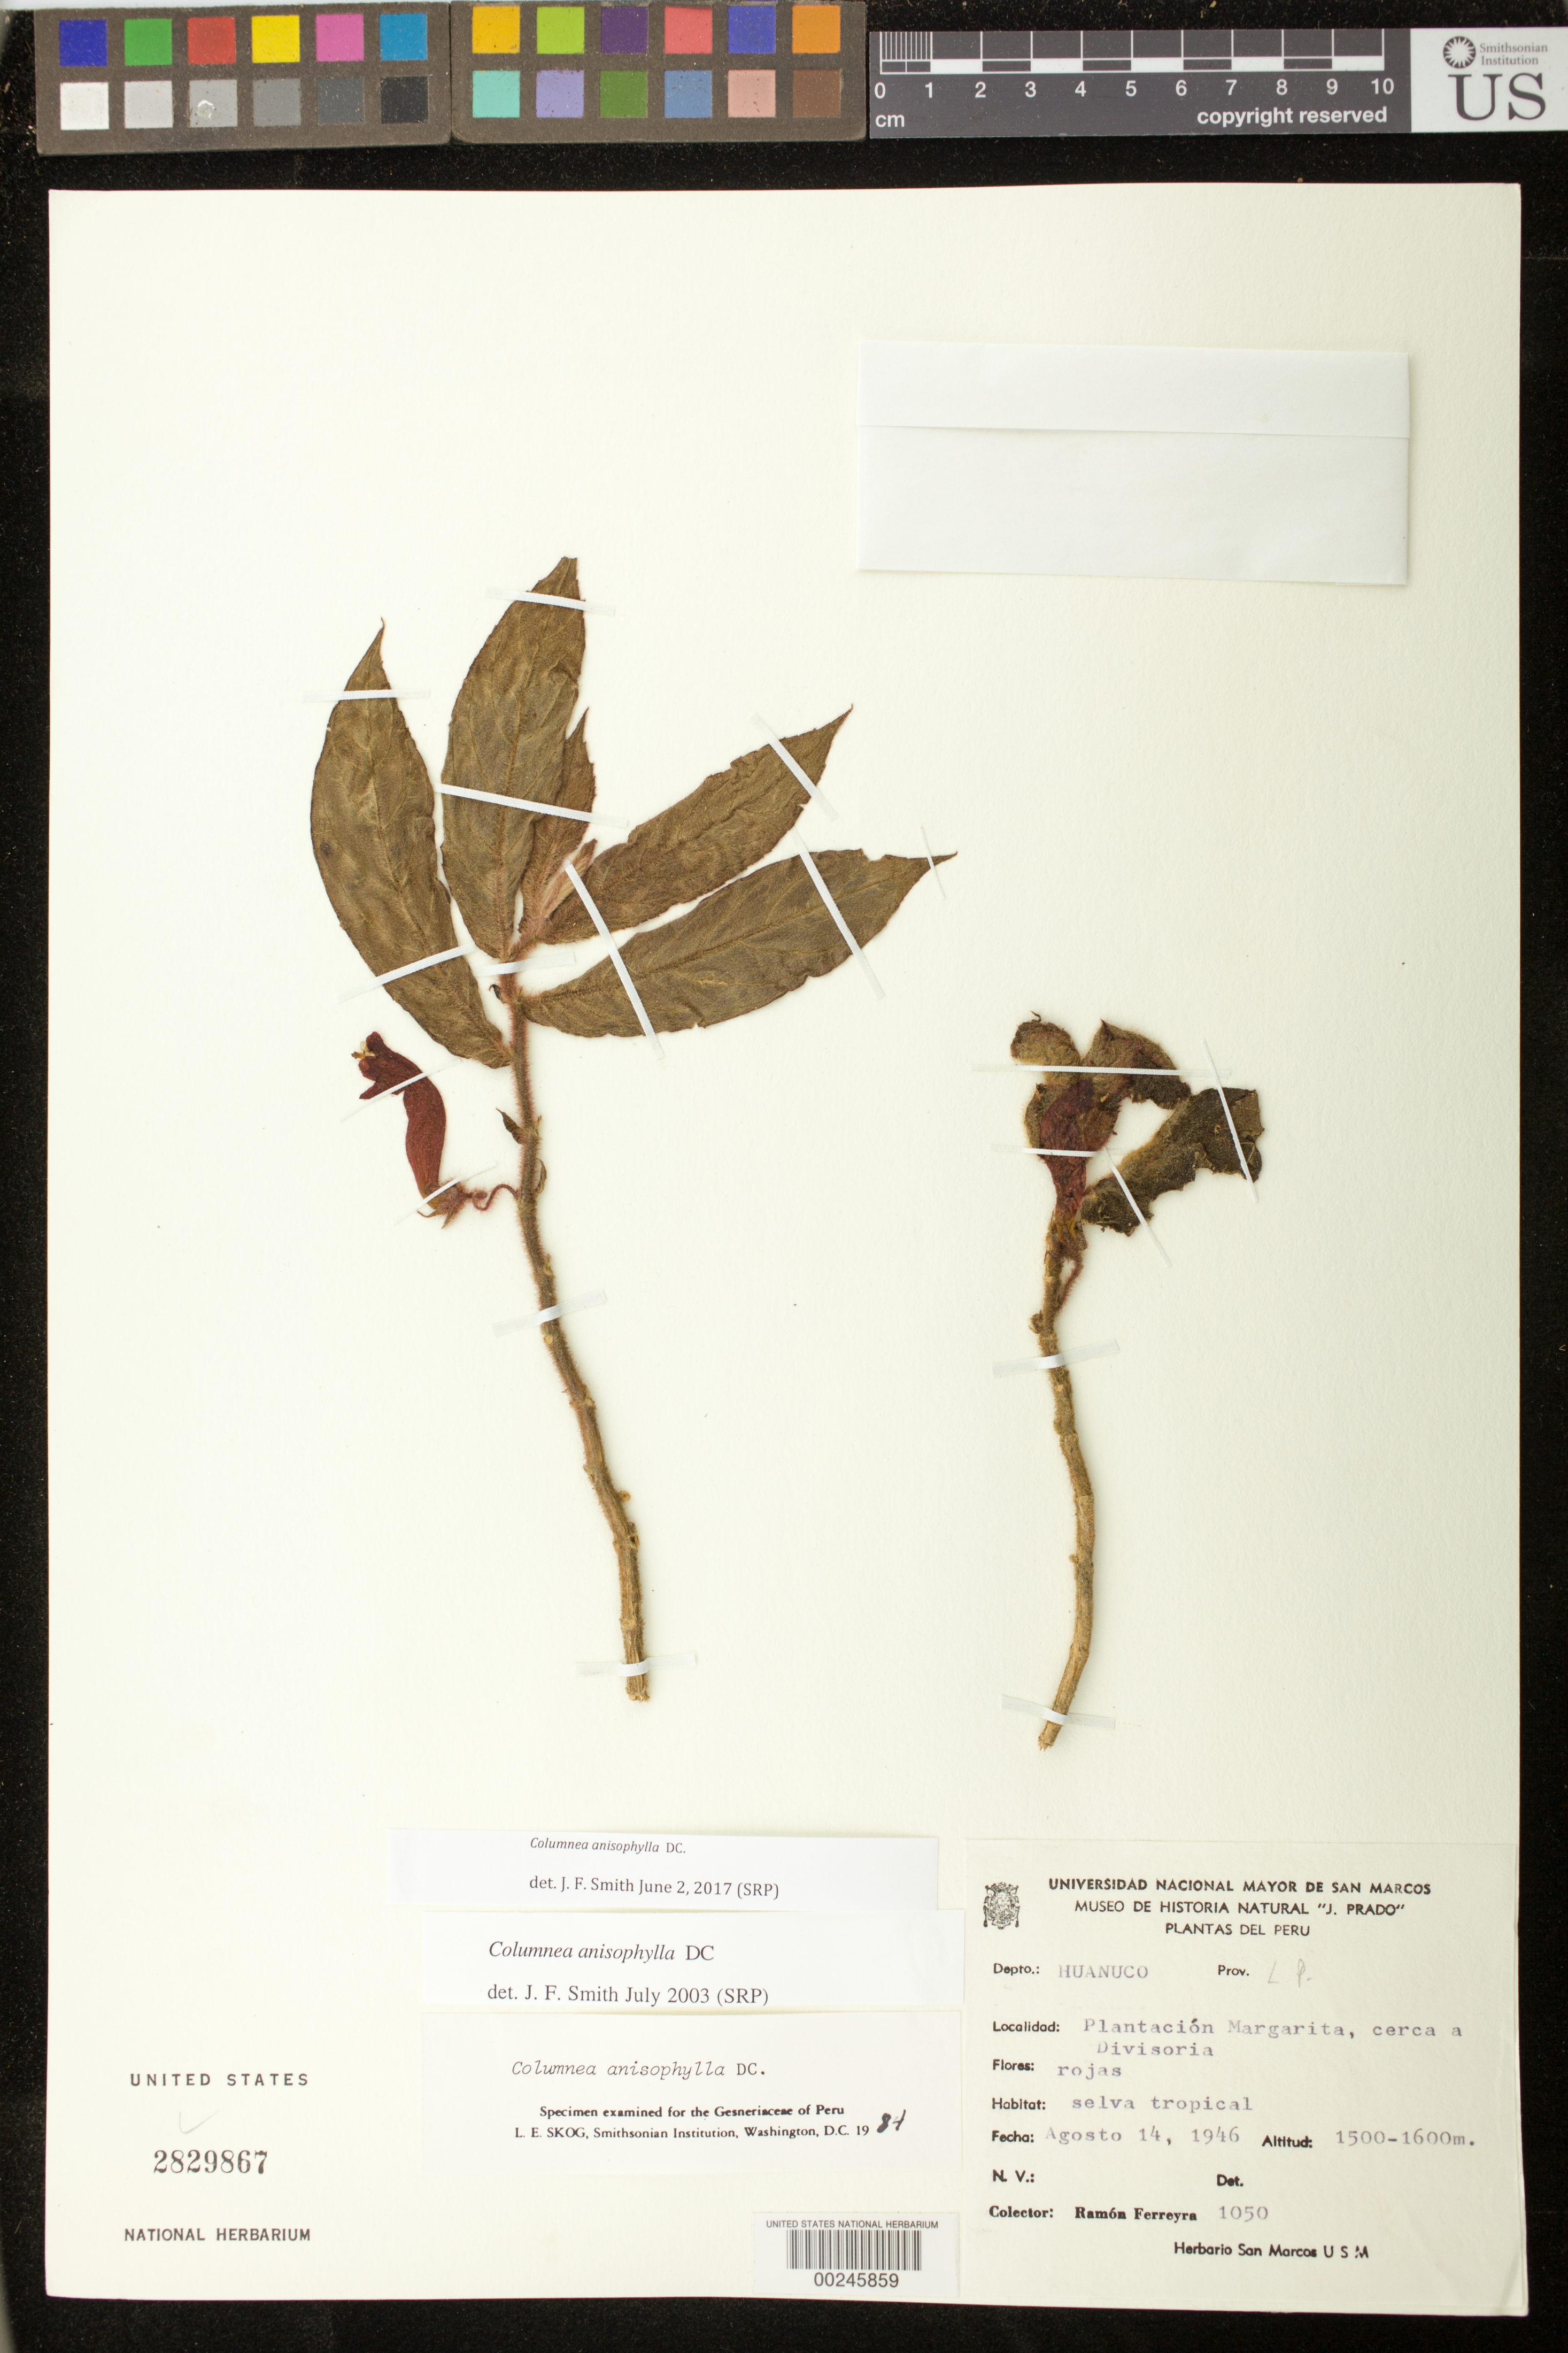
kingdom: Plantae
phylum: Tracheophyta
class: Magnoliopsida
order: Lamiales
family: Gesneriaceae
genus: Columnea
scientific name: Columnea anisophylla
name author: DC.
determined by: Smith, J. F.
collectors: R. A. Ferreyra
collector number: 1050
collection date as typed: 14 Aug 1946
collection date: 1946-08-14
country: Peru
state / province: Huánuco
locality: Prov. Leoncio Prado; Plantacion Margarita, near Divisoria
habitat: Tropical forest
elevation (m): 1500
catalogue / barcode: US 2829867